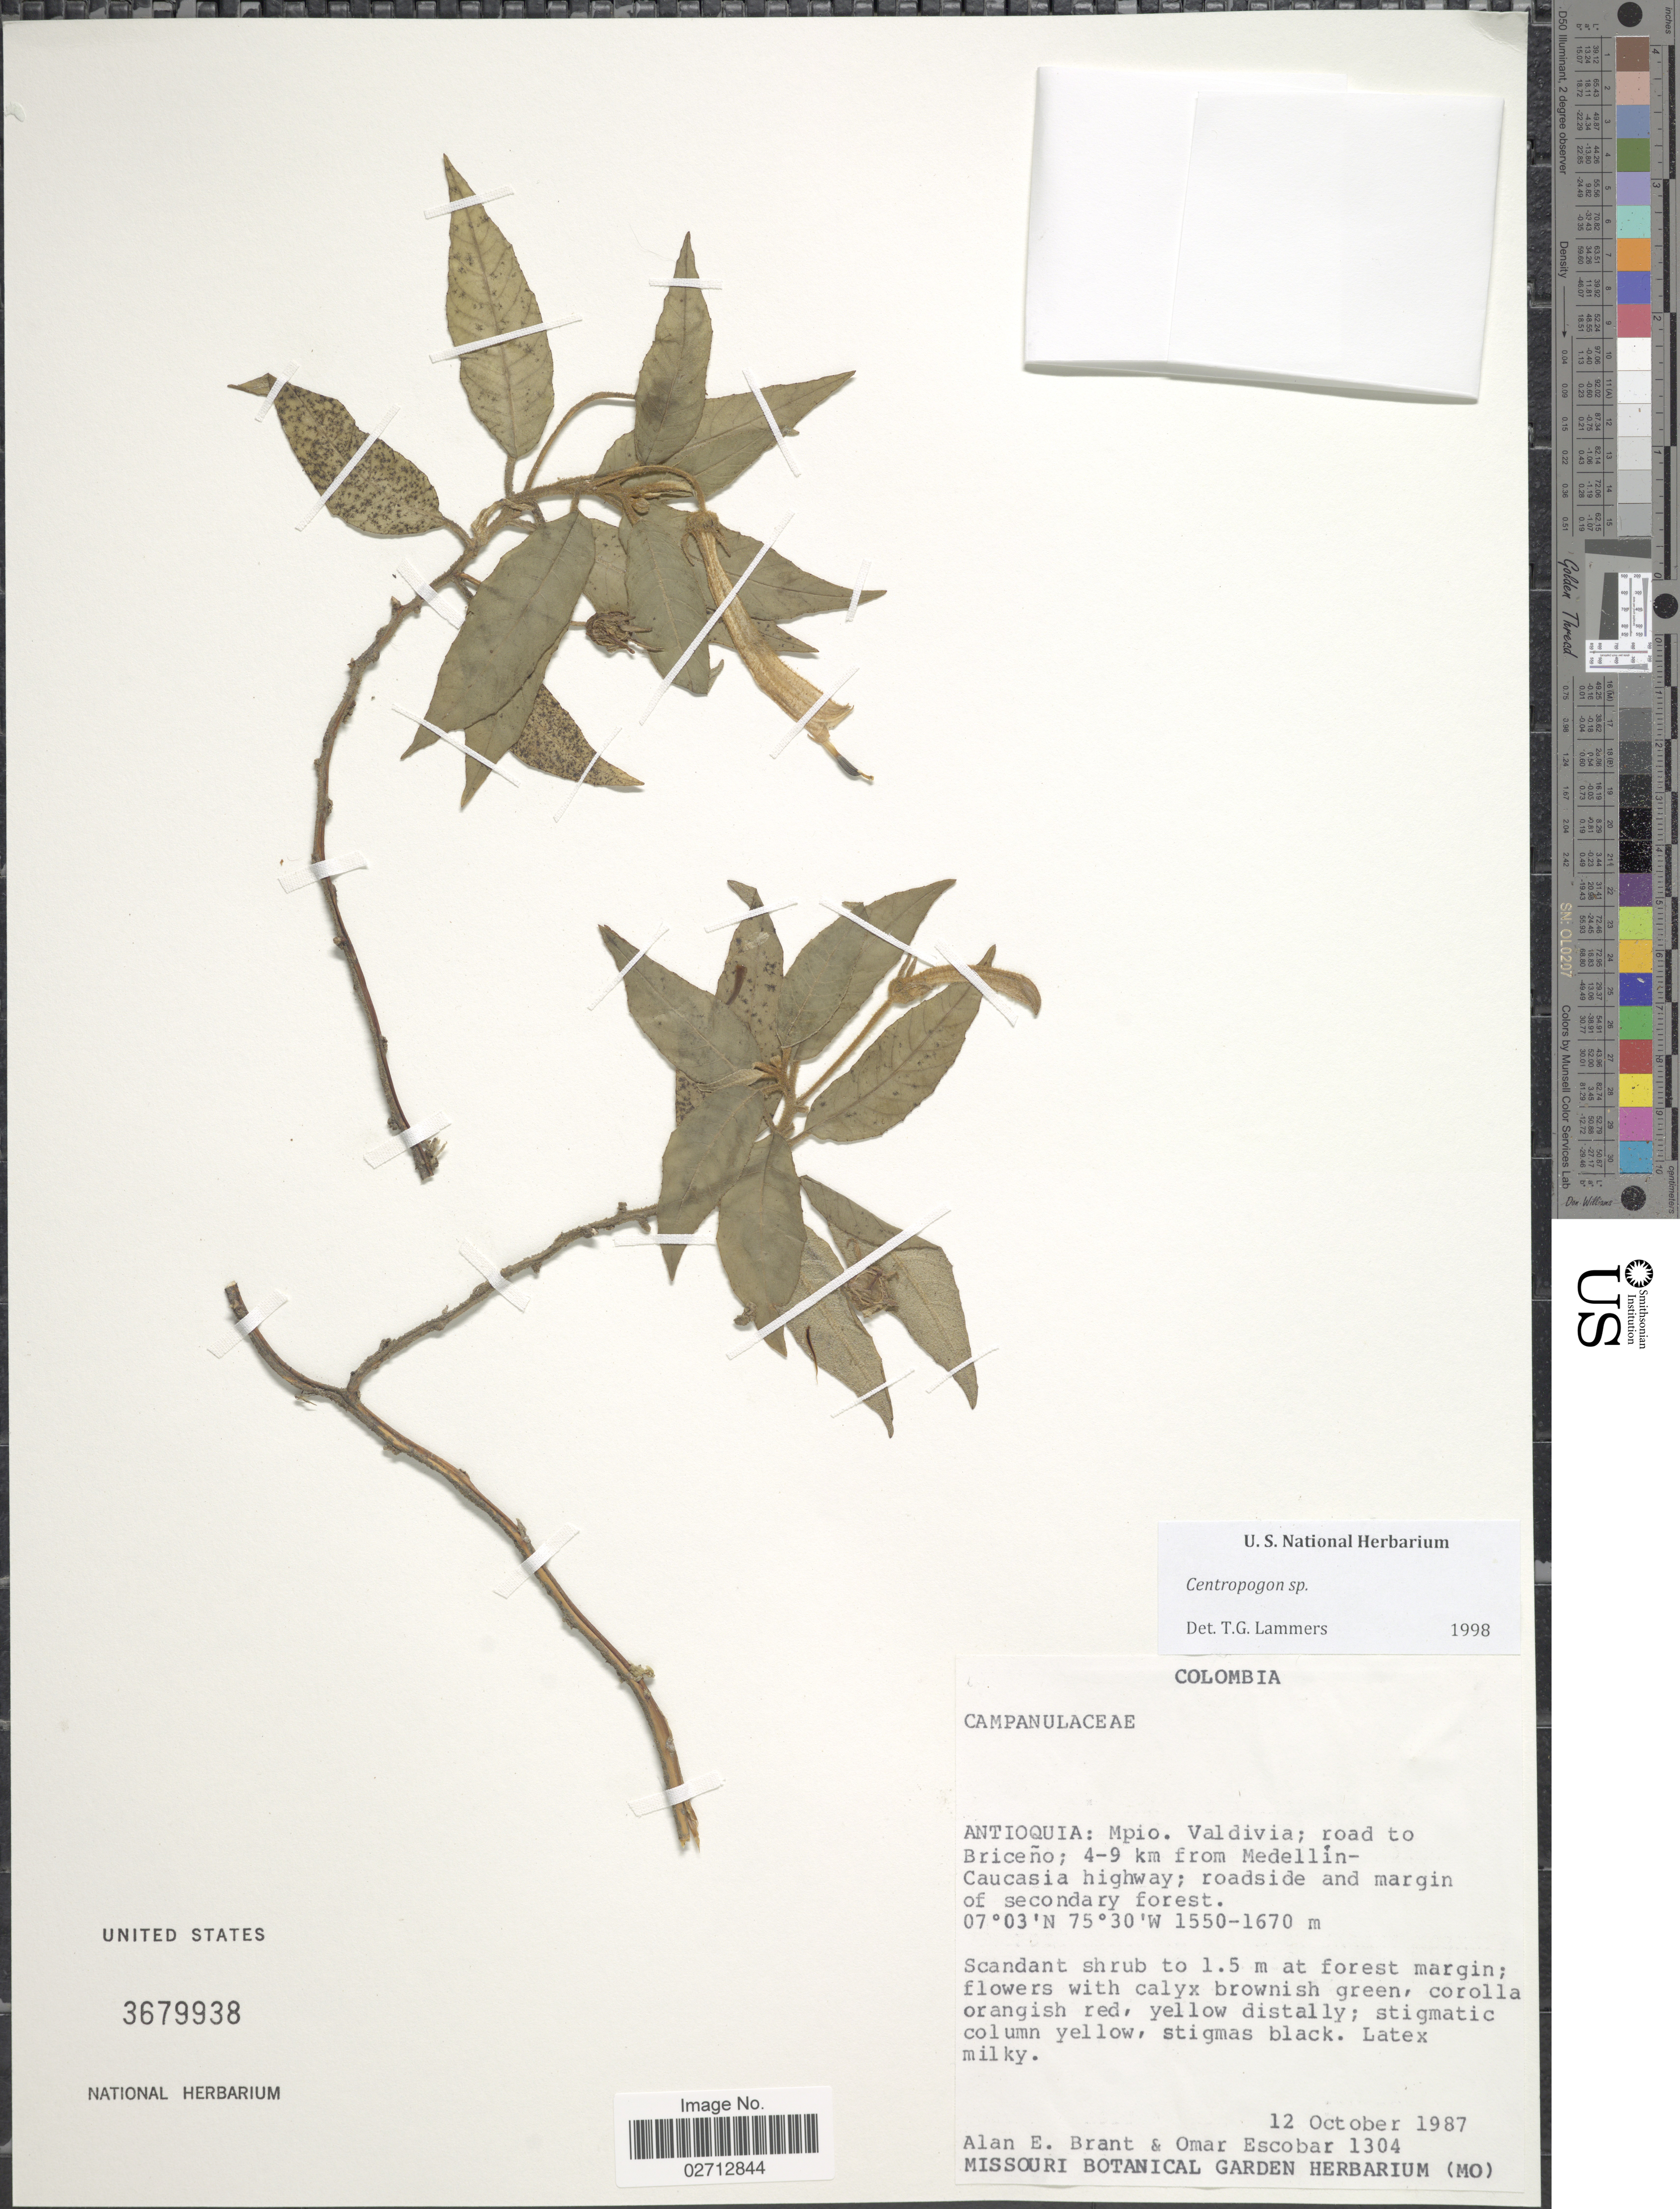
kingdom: Plantae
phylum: Tracheophyta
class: Magnoliopsida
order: Asterales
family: Campanulaceae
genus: Centropogon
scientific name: Centropogon sp.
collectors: A. Brant & O. D. Escobar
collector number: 1304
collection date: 1987-10-12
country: Colombia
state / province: Antioquia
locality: Mpio. Valdivia; road to Briceno; 4-9 km from Medellin-Caucasia highway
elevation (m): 1550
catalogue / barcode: US 3679938